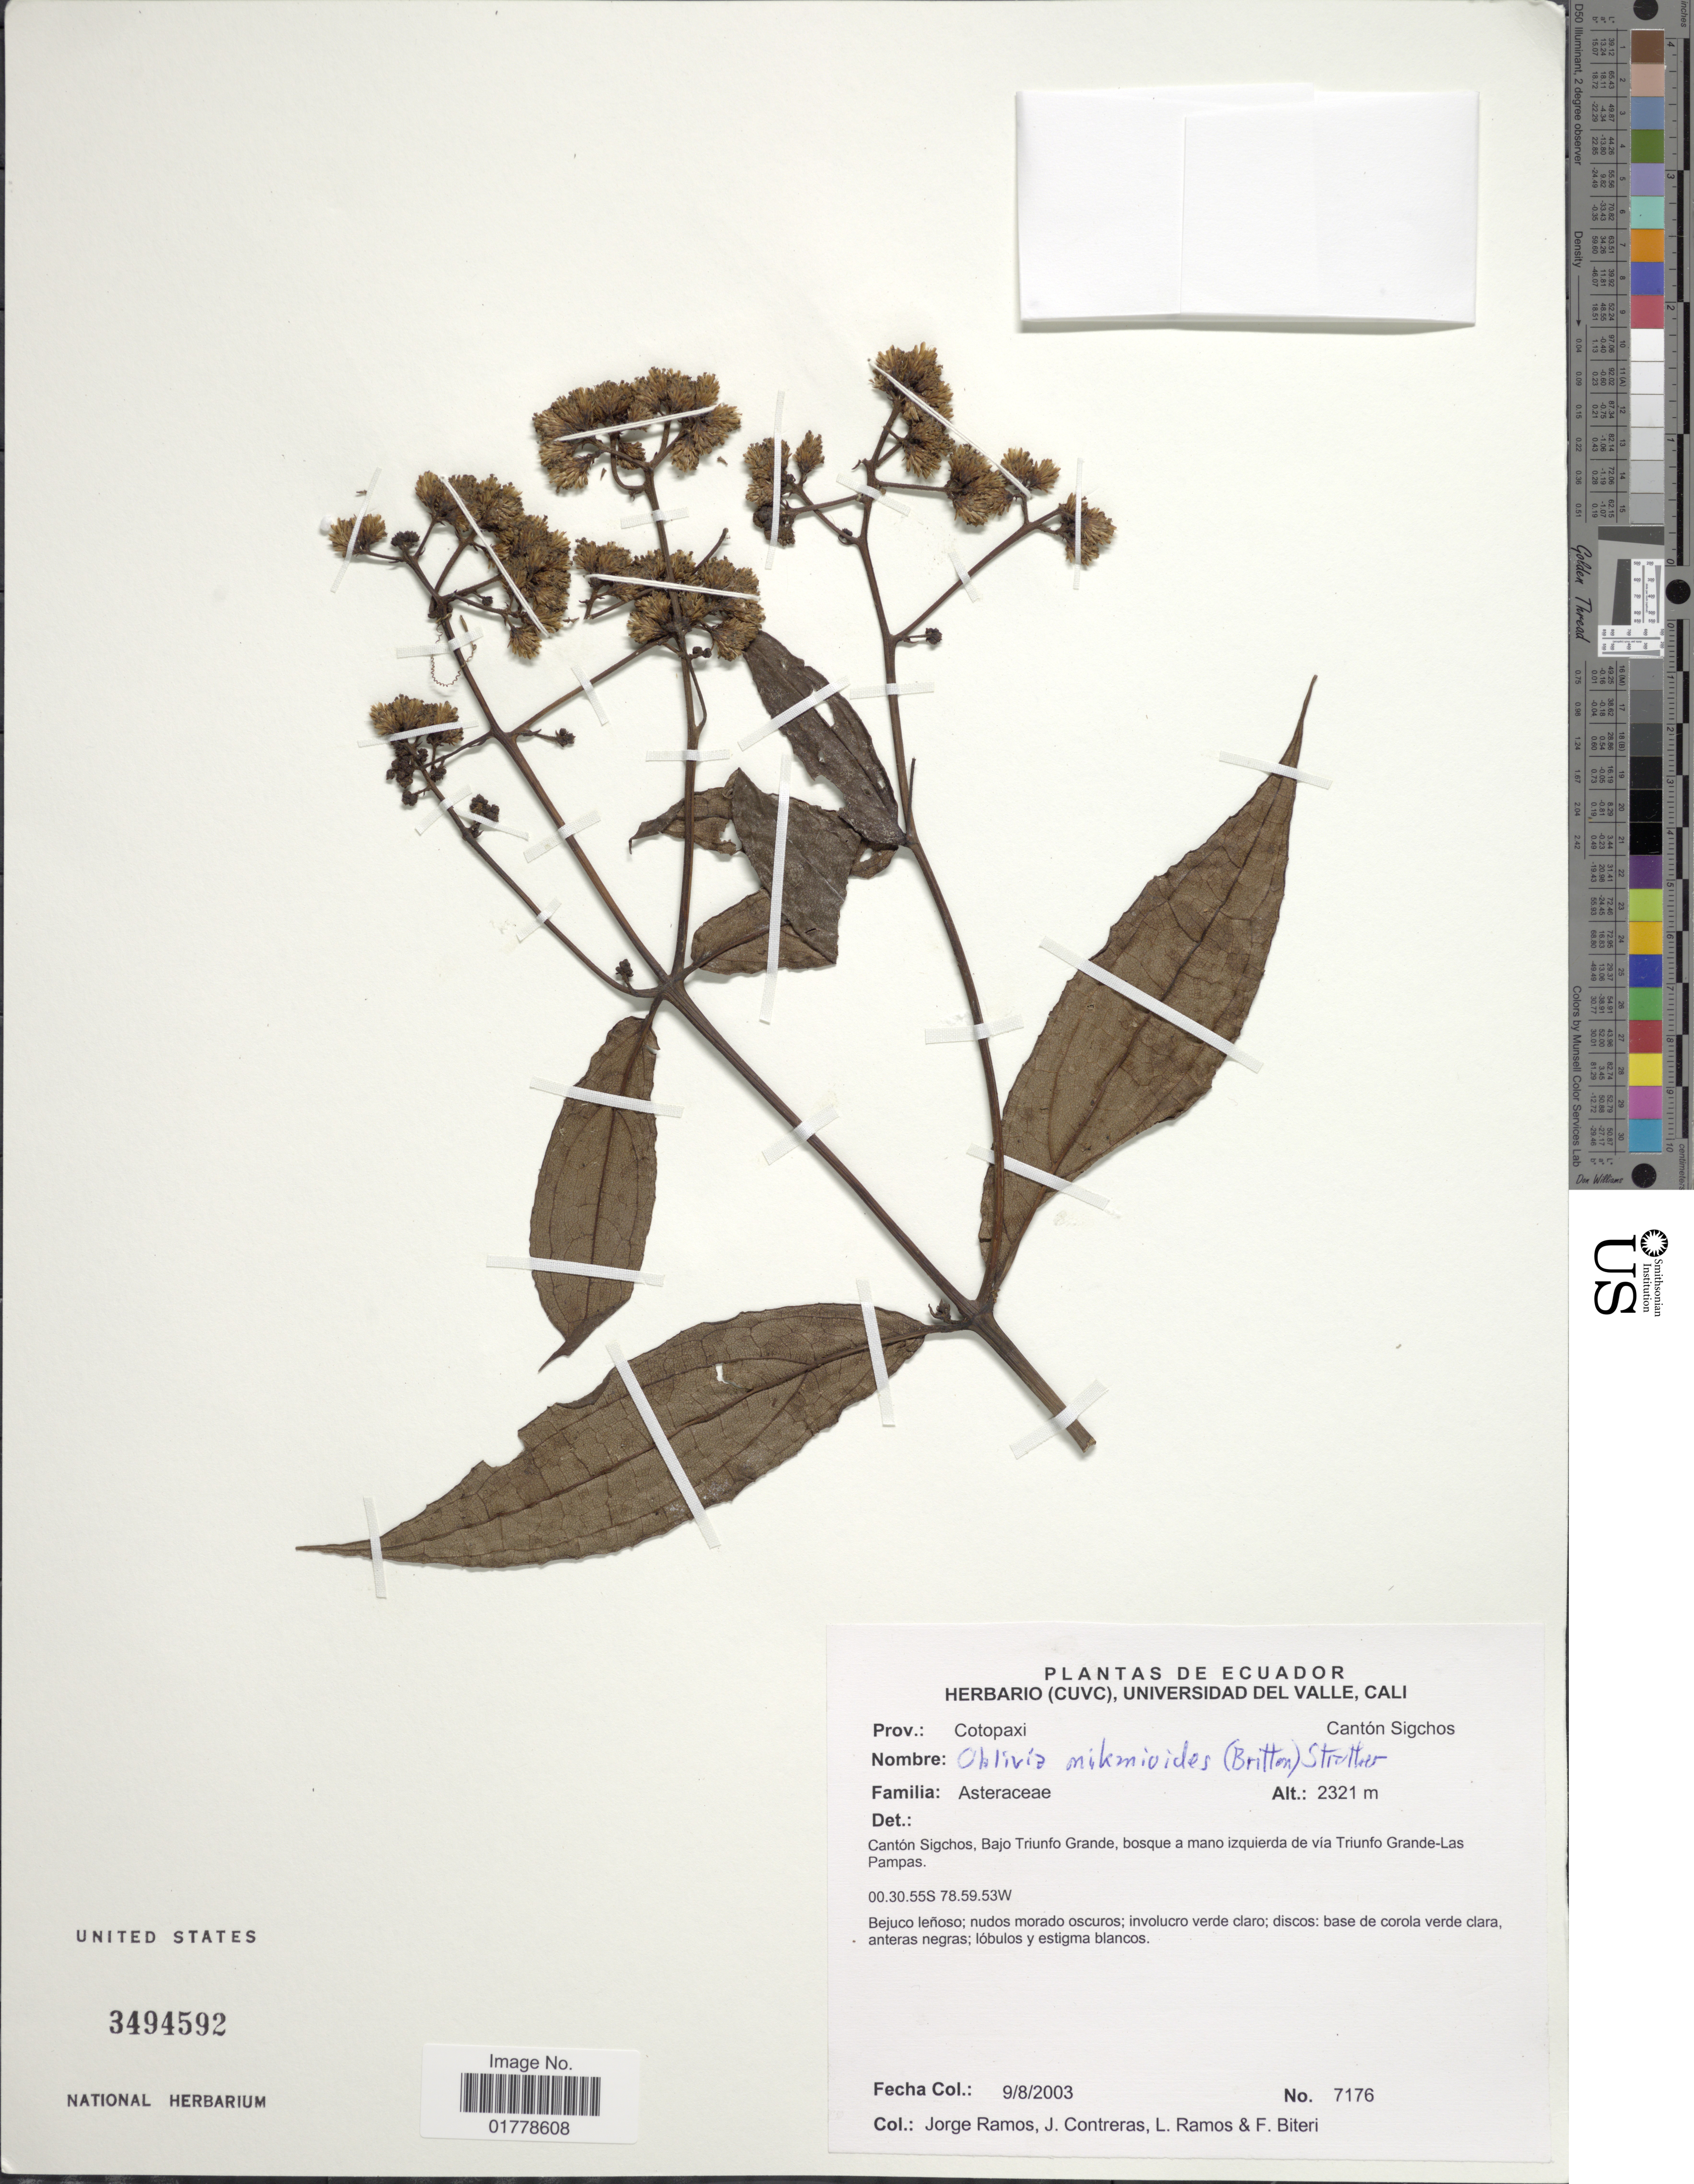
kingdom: Plantae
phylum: Tracheophyta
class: Magnoliopsida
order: Asterales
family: Asteraceae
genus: Oblivia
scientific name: Oblivia mikanioides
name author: (Britton) Strother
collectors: J. Ramos, J. Contreras, L. Ramos & F. Biteri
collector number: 7176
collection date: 2003-08-09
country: Ecuador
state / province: Cotopaxi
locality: Prov.: Cotopaxi. Cantón Sigchos. Cantón Sigchos, Bajoj Triunfo Grande, bosque a mano izquierda de via Triunfo Grande-Las Pampas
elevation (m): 2321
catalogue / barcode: US 3494592